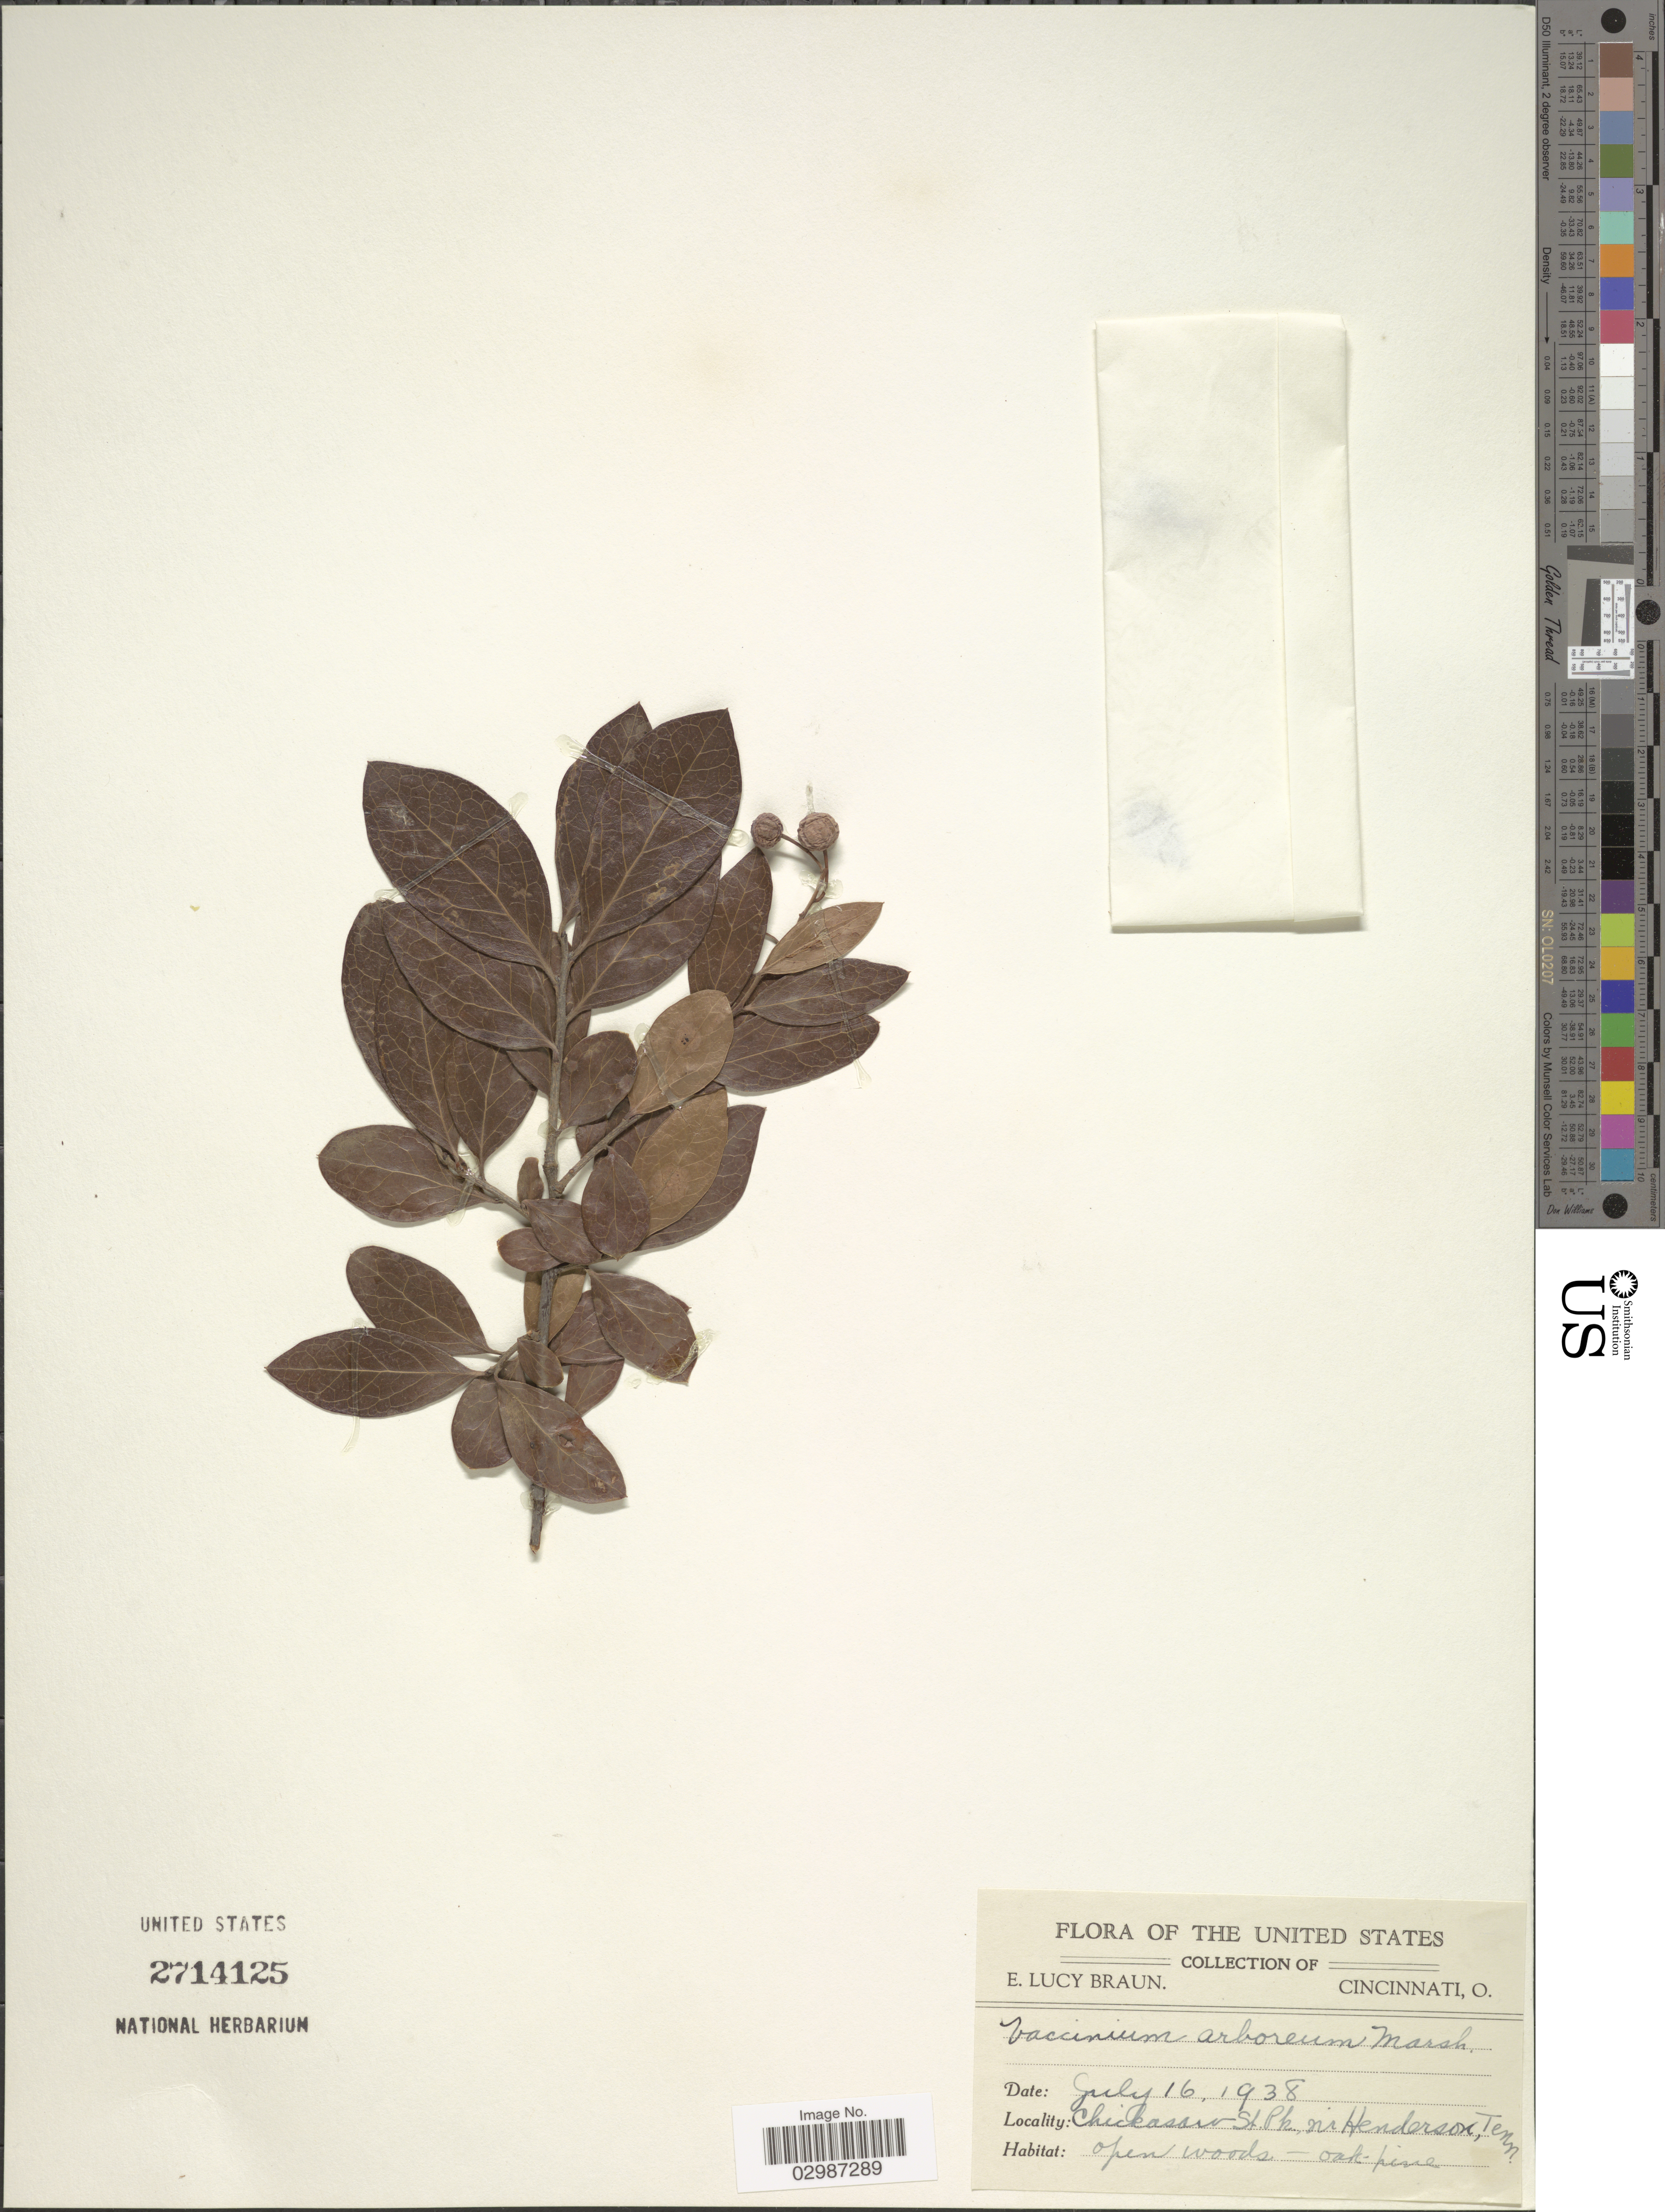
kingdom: Plantae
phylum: Tracheophyta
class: Magnoliopsida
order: Ericales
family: Ericaceae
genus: Vaccinium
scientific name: Vaccinium arboreum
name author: Marshall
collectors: E. L. Braun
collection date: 1938-07-16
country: United States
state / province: Tennessee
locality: Chickasaw St. Pk., mi Henderson.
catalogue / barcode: US 2714125